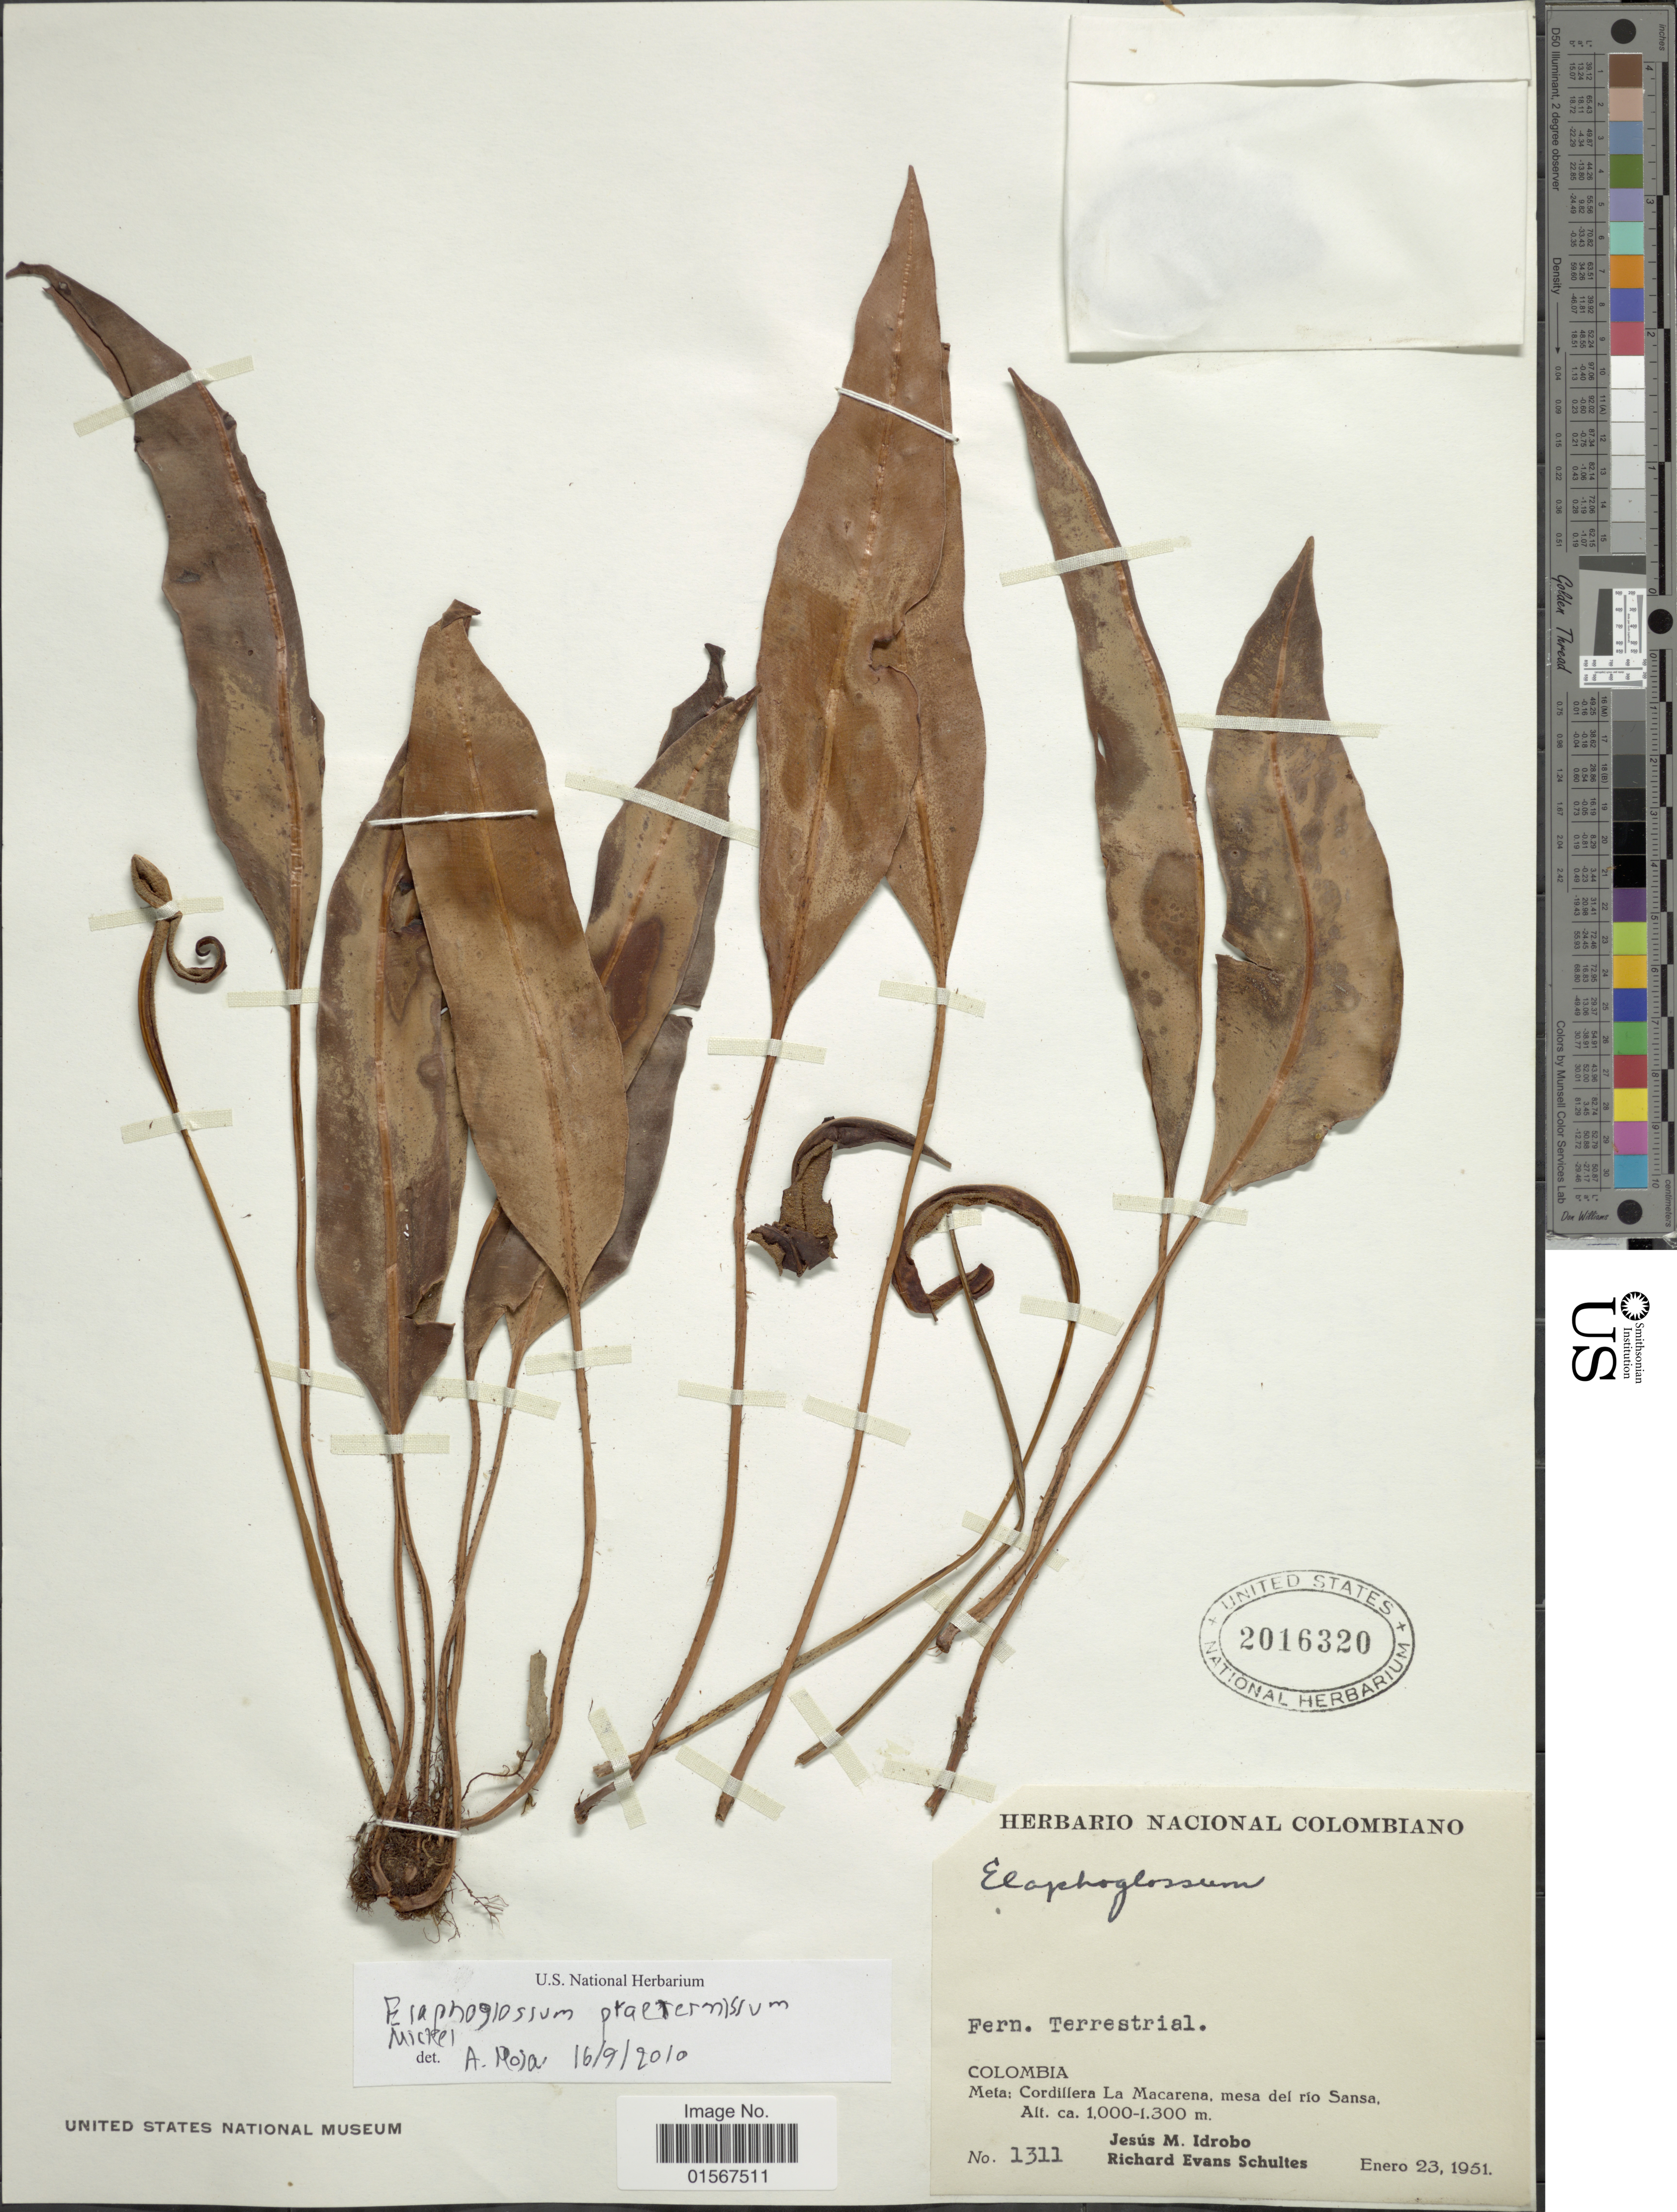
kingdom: Plantae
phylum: Tracheophyta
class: Polypodiopsida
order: Polypodiales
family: Dryopteridaceae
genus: Elaphoglossum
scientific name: Elaphoglossum praetermissum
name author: Mickel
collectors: J. M. Idrobo & R. E. Schultes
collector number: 1311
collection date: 1951-01-23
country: Colombia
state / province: Meta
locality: Colombia, Meta: Cordillera La Macarena, mesa del rio Sansa.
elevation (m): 1000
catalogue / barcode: US 2016320